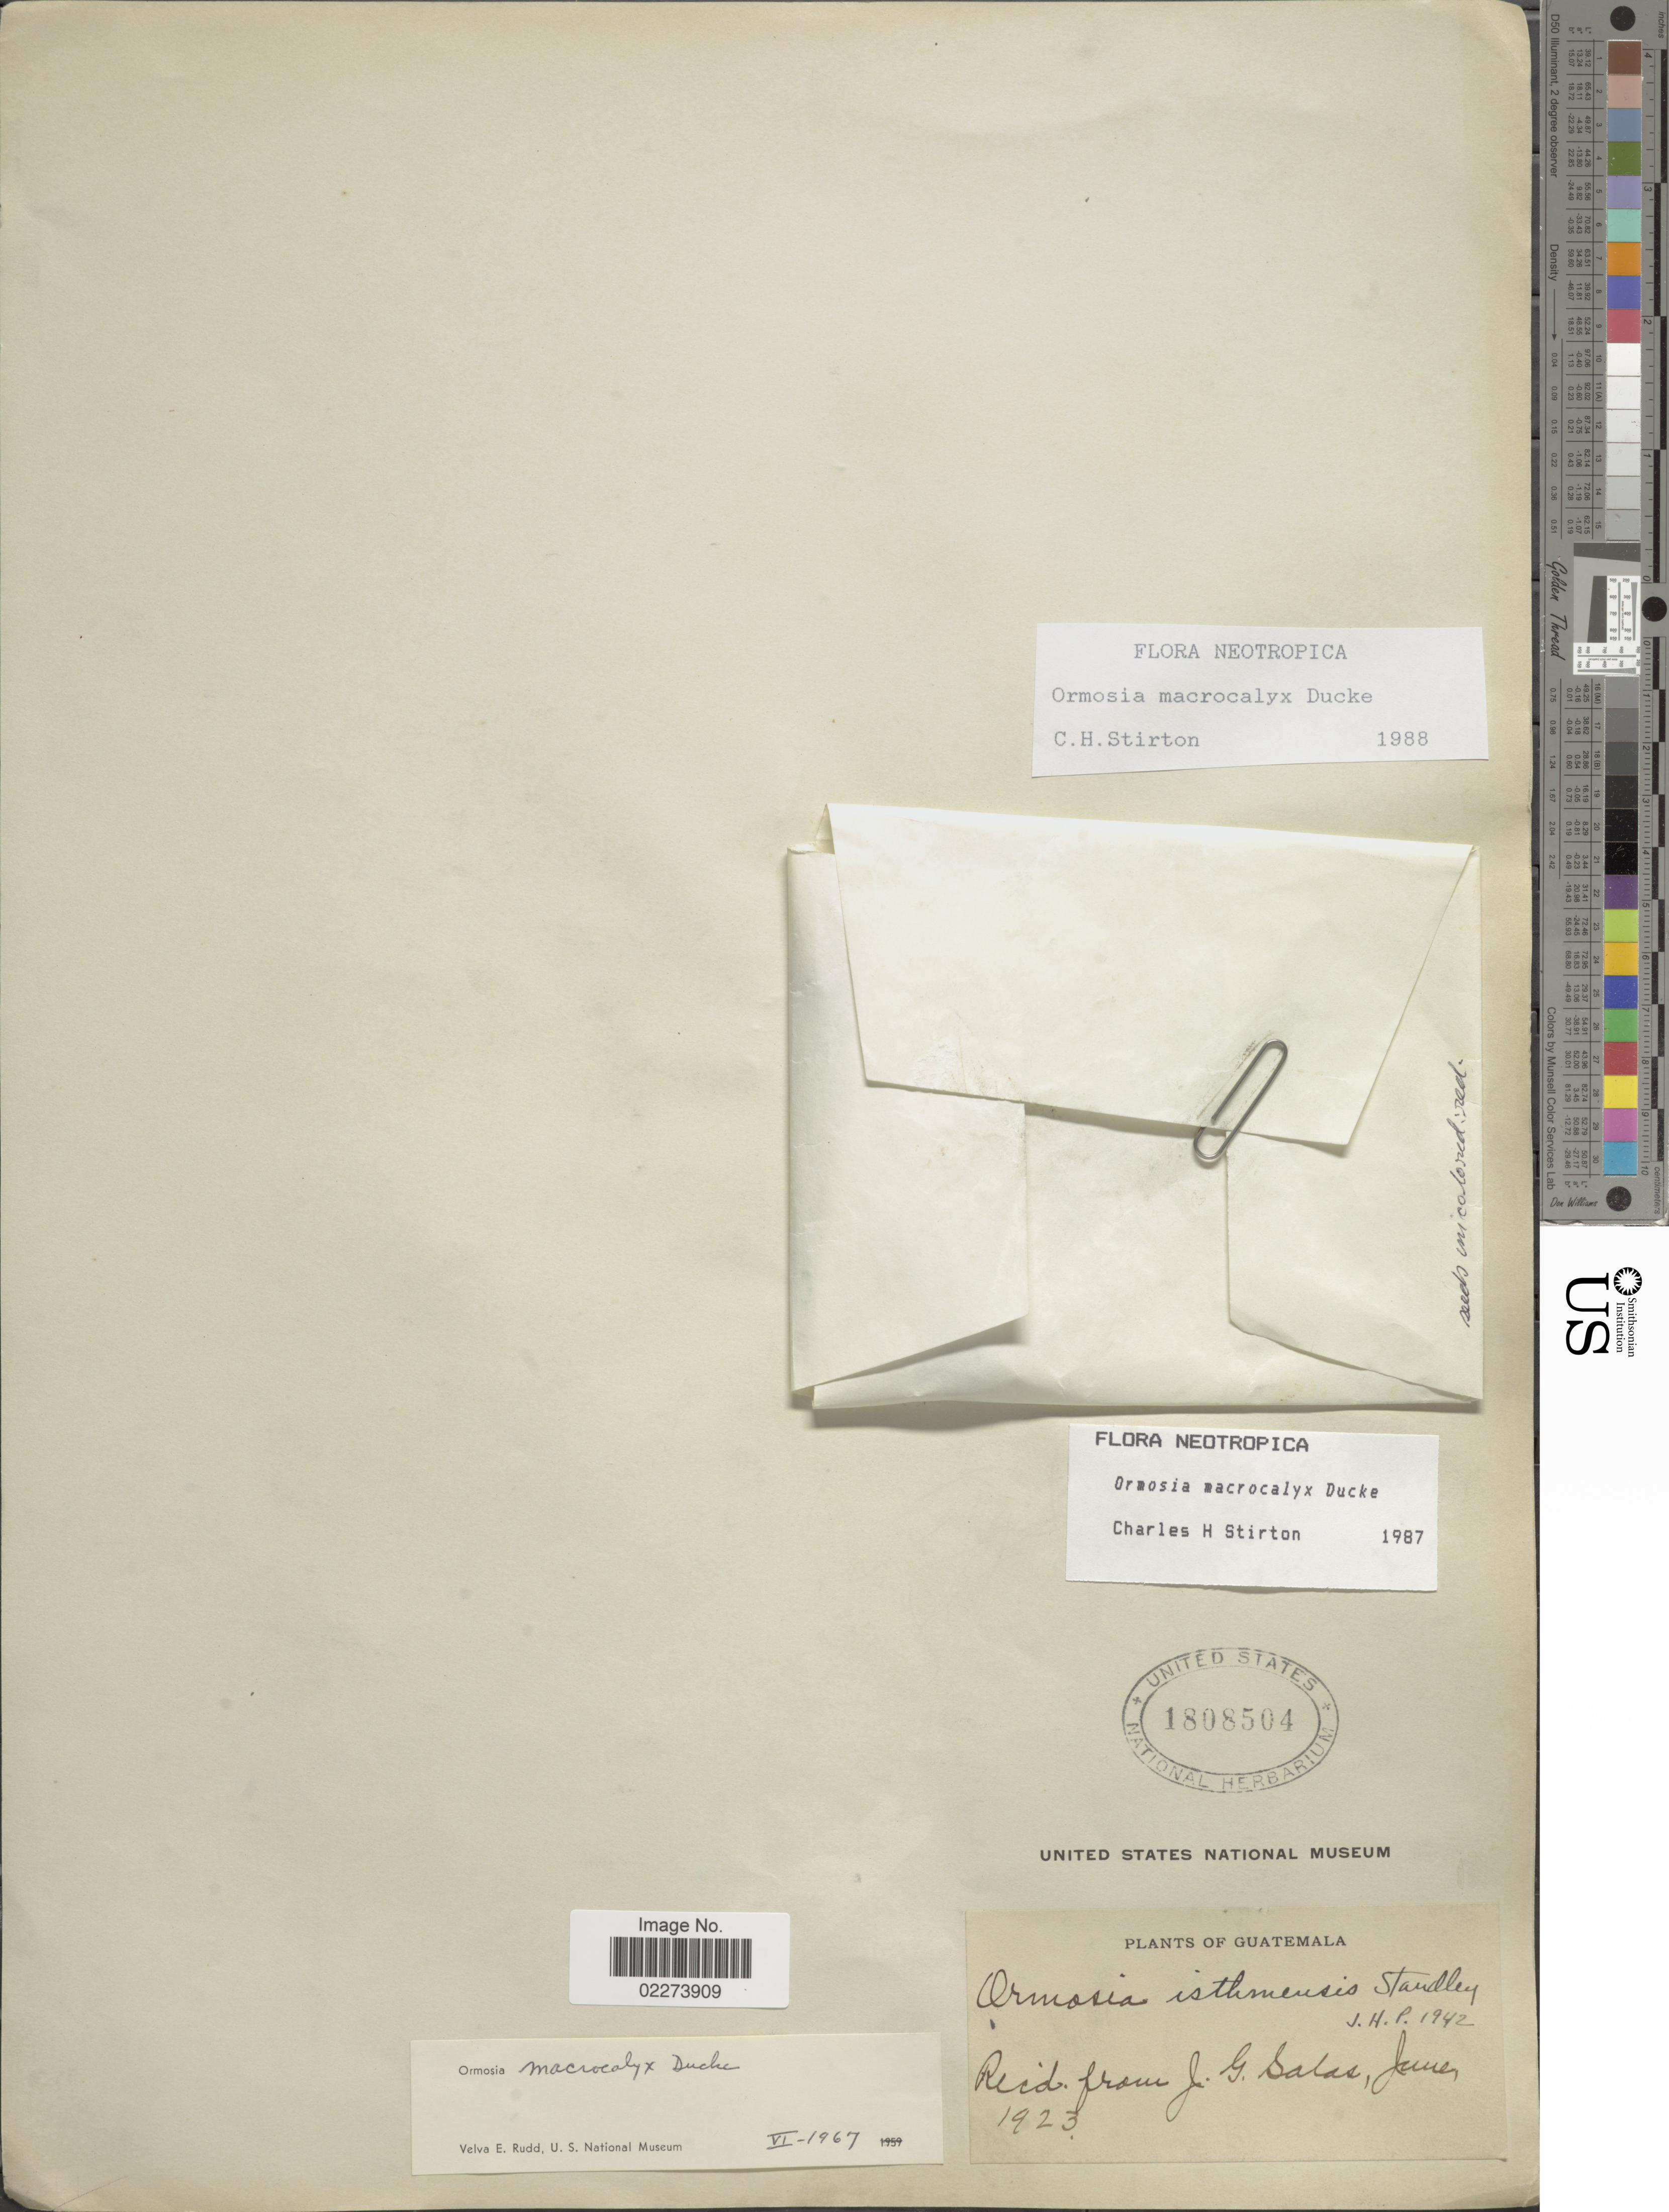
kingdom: Plantae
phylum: Tracheophyta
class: Magnoliopsida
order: Fabales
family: Fabaceae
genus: Ormosia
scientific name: Ormosia macrocalyx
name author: Ducke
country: Guatemala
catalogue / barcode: US 1808504